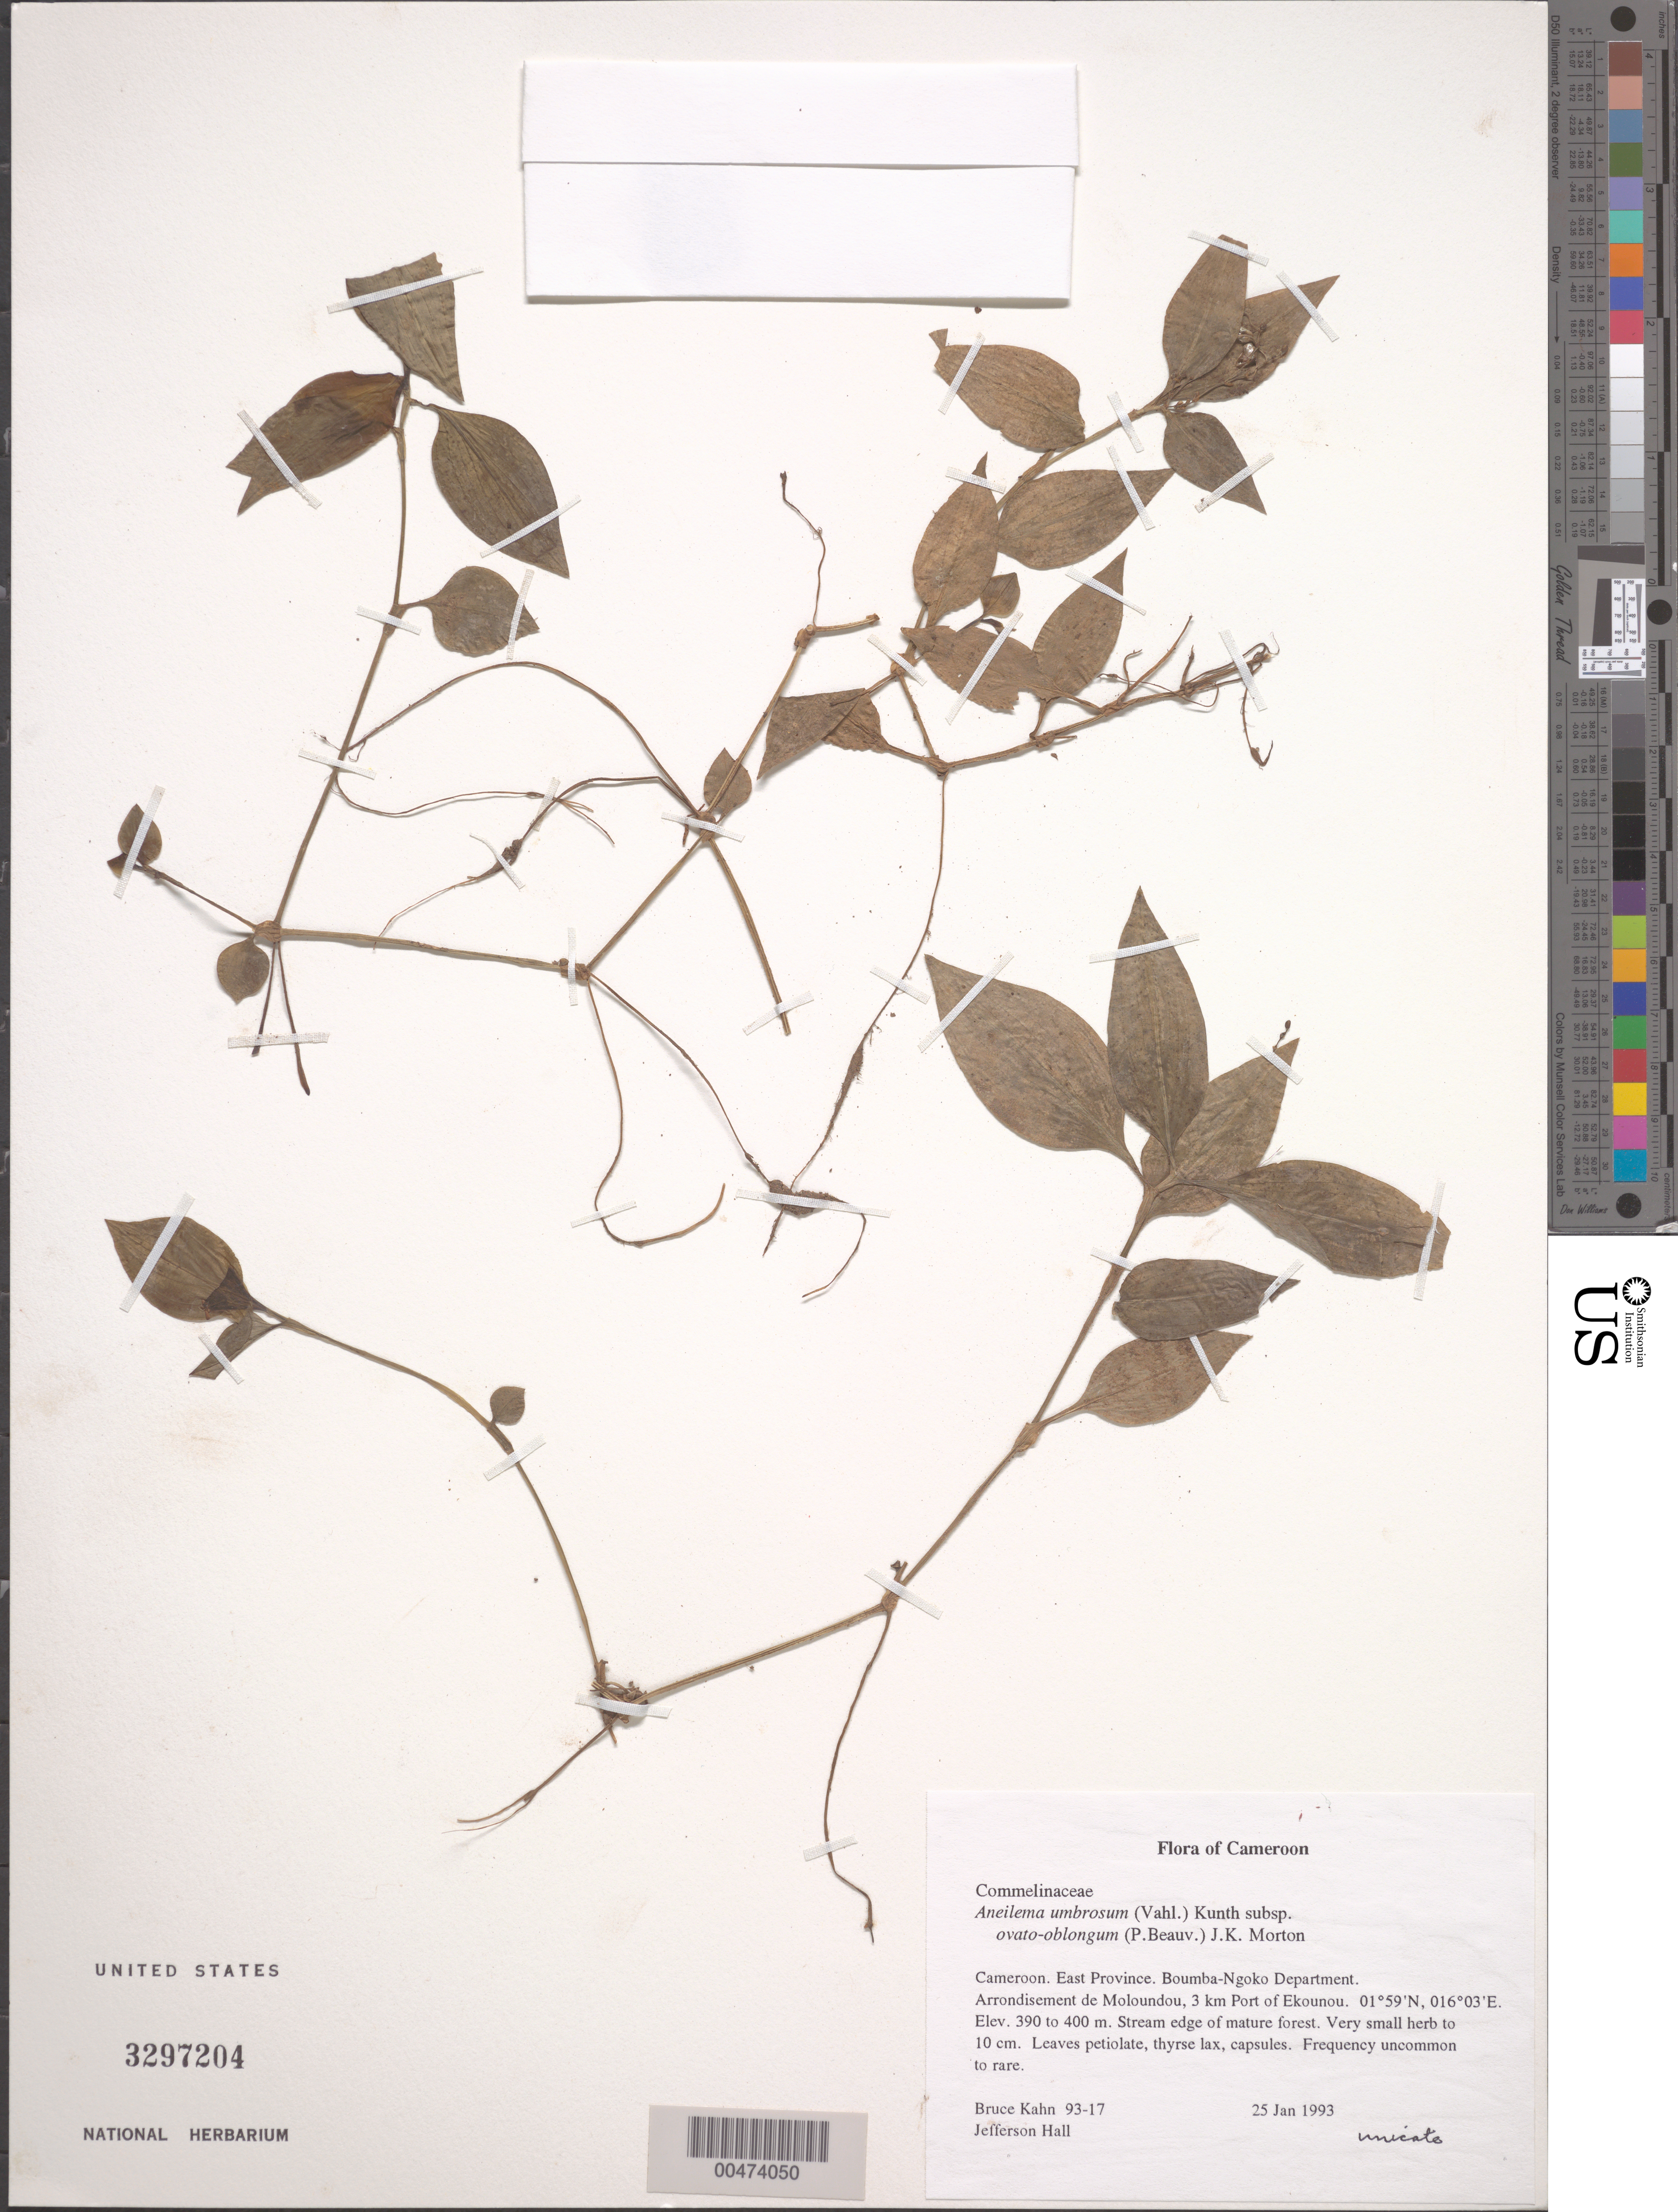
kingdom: Plantae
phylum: Tracheophyta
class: Liliopsida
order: Commelinales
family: Commelinaceae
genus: Aneilema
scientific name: Aneilema umbrosum subsp. ovato-oblongum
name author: (P. Beauv.) J.K. Morton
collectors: B. Kahn & J. Hall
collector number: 93-17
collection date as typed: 25 Jan 1993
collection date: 1993-01-25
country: Cameroon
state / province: Est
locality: Boumba-ngoko, moloundou arrondissement, lipondji, ekounou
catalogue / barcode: US 3297204